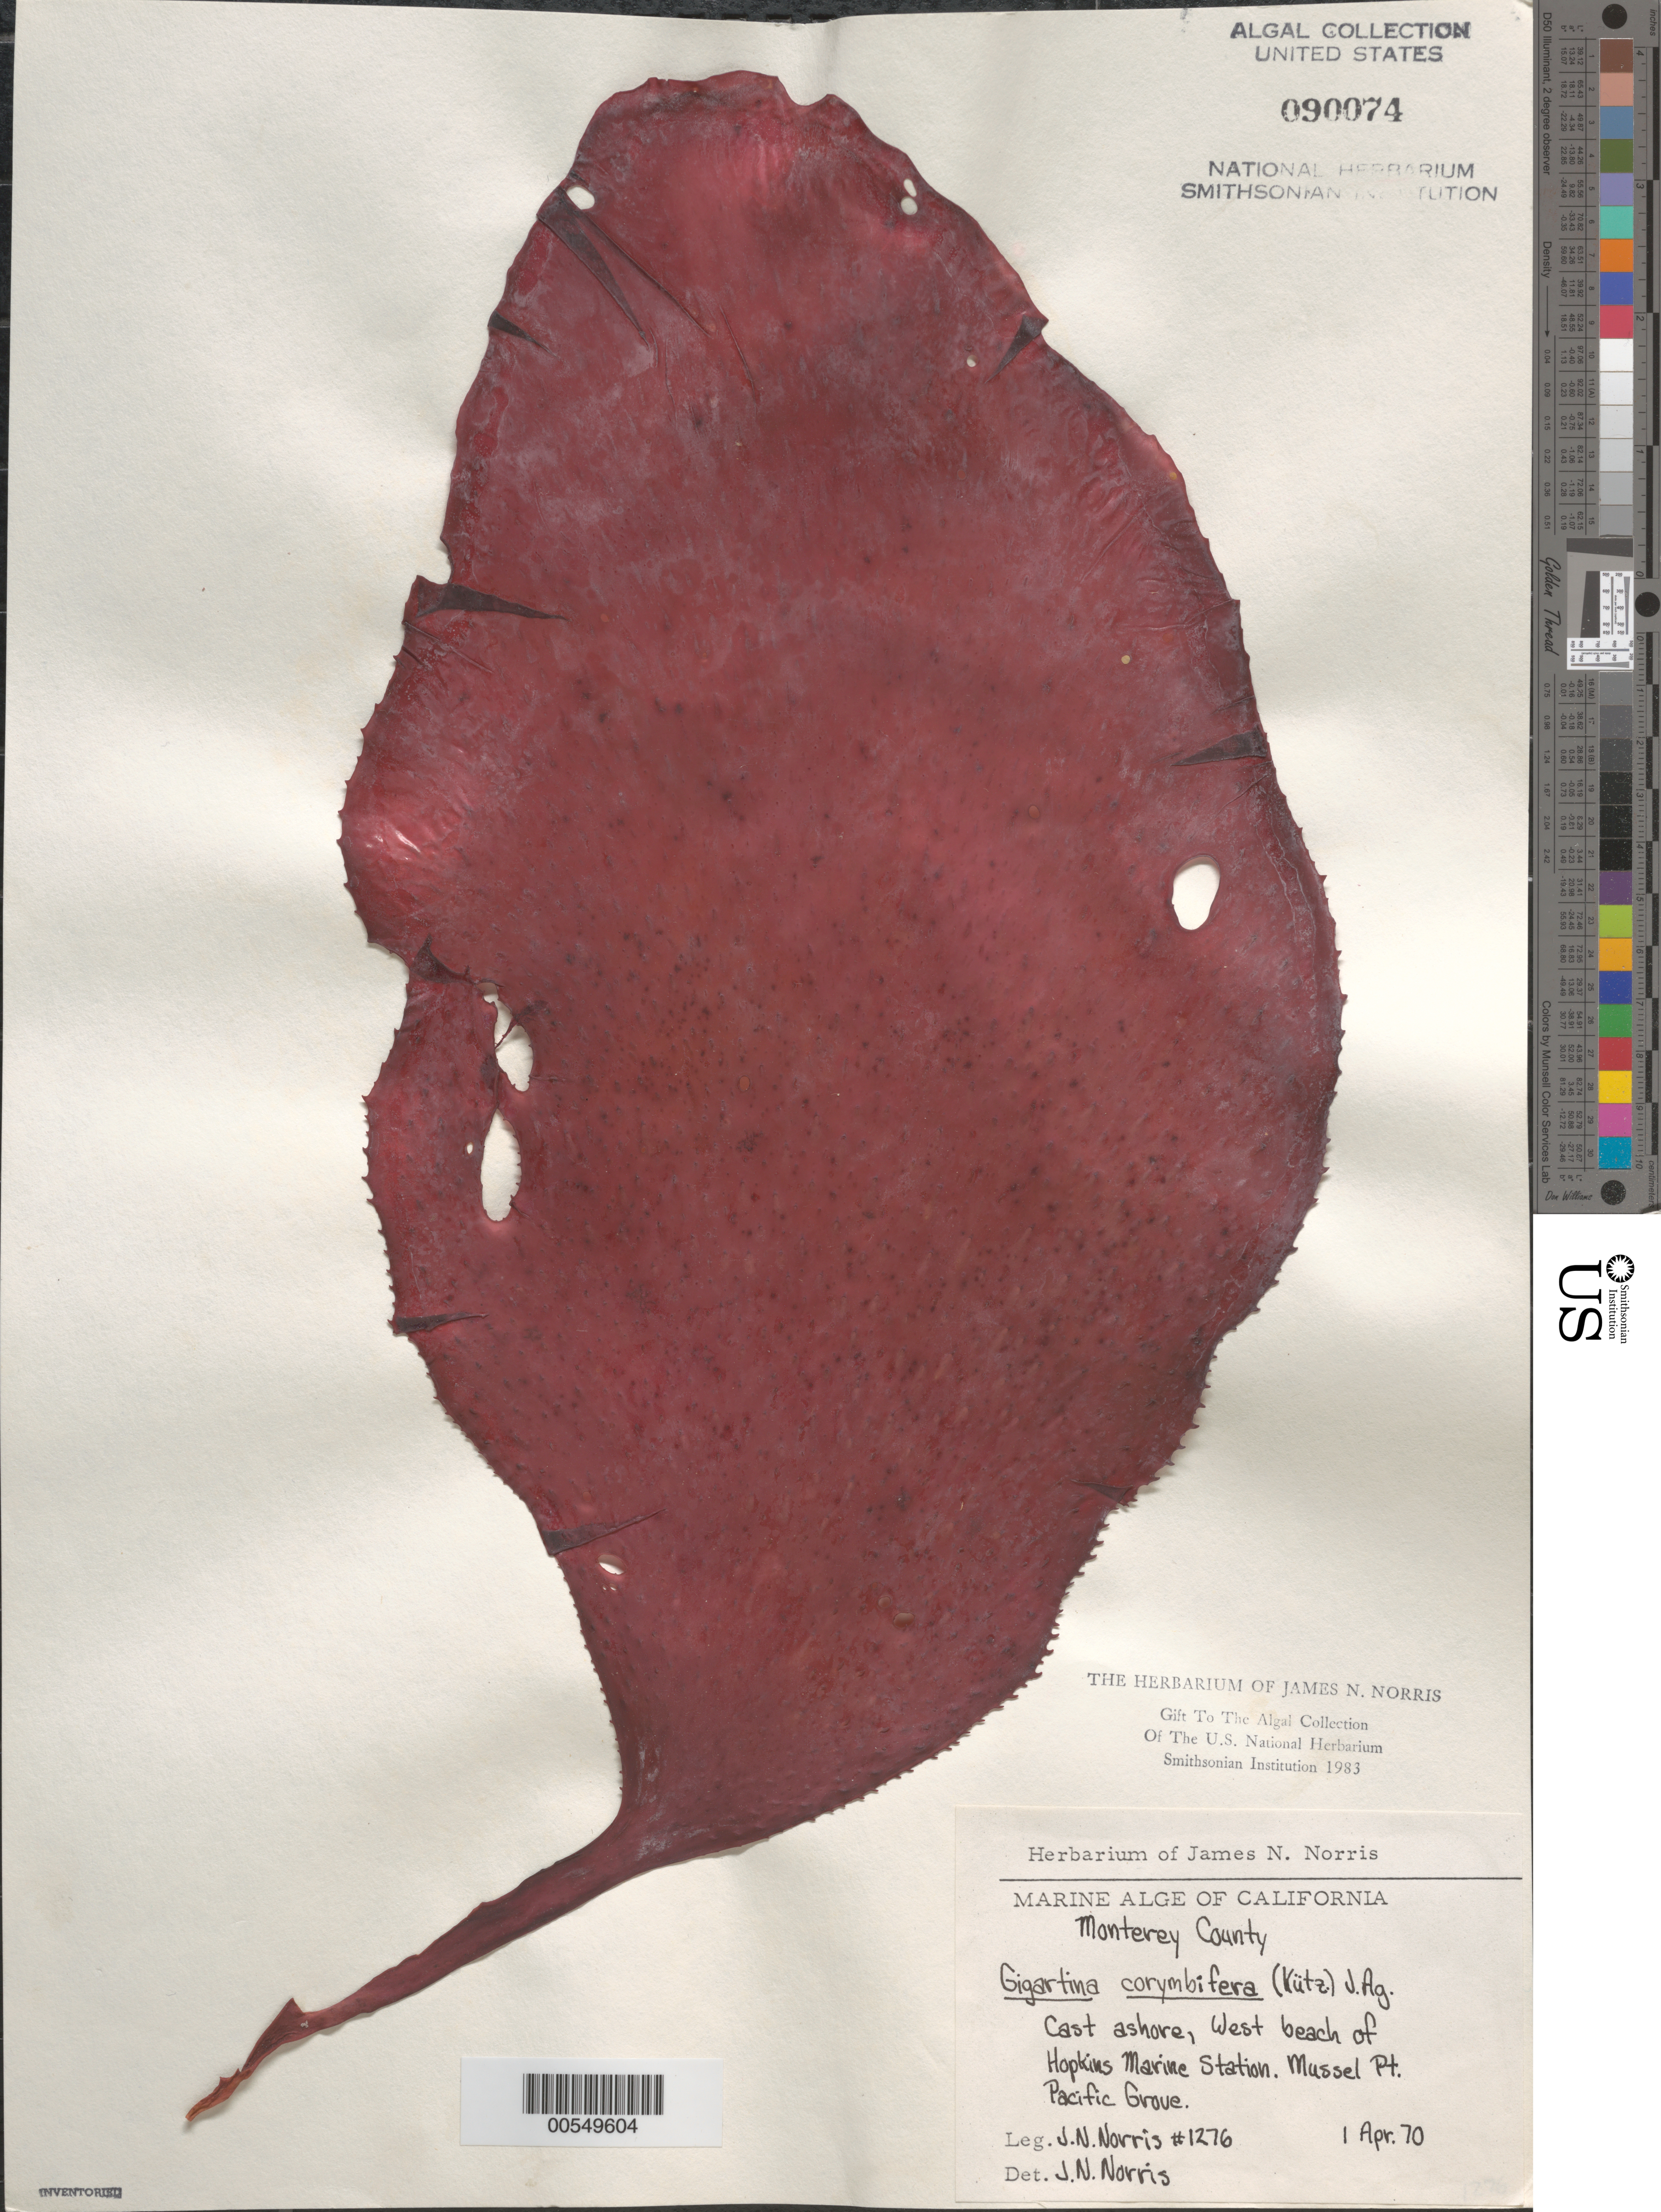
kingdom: Plantae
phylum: Rhodophyta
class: Florideophyceae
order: Gigartinales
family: Gigartinaceae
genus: Chondracanthus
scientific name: Chondracanthus corymbiferus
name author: (Kütz.) Guiry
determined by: Algae name updating Project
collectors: J. N. Norris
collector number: JN-1276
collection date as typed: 01 Apr 1970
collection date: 1970-04-01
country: United States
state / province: California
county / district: Monterey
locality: West beach, Mussel Point, Pacific Grove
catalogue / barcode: US 90074